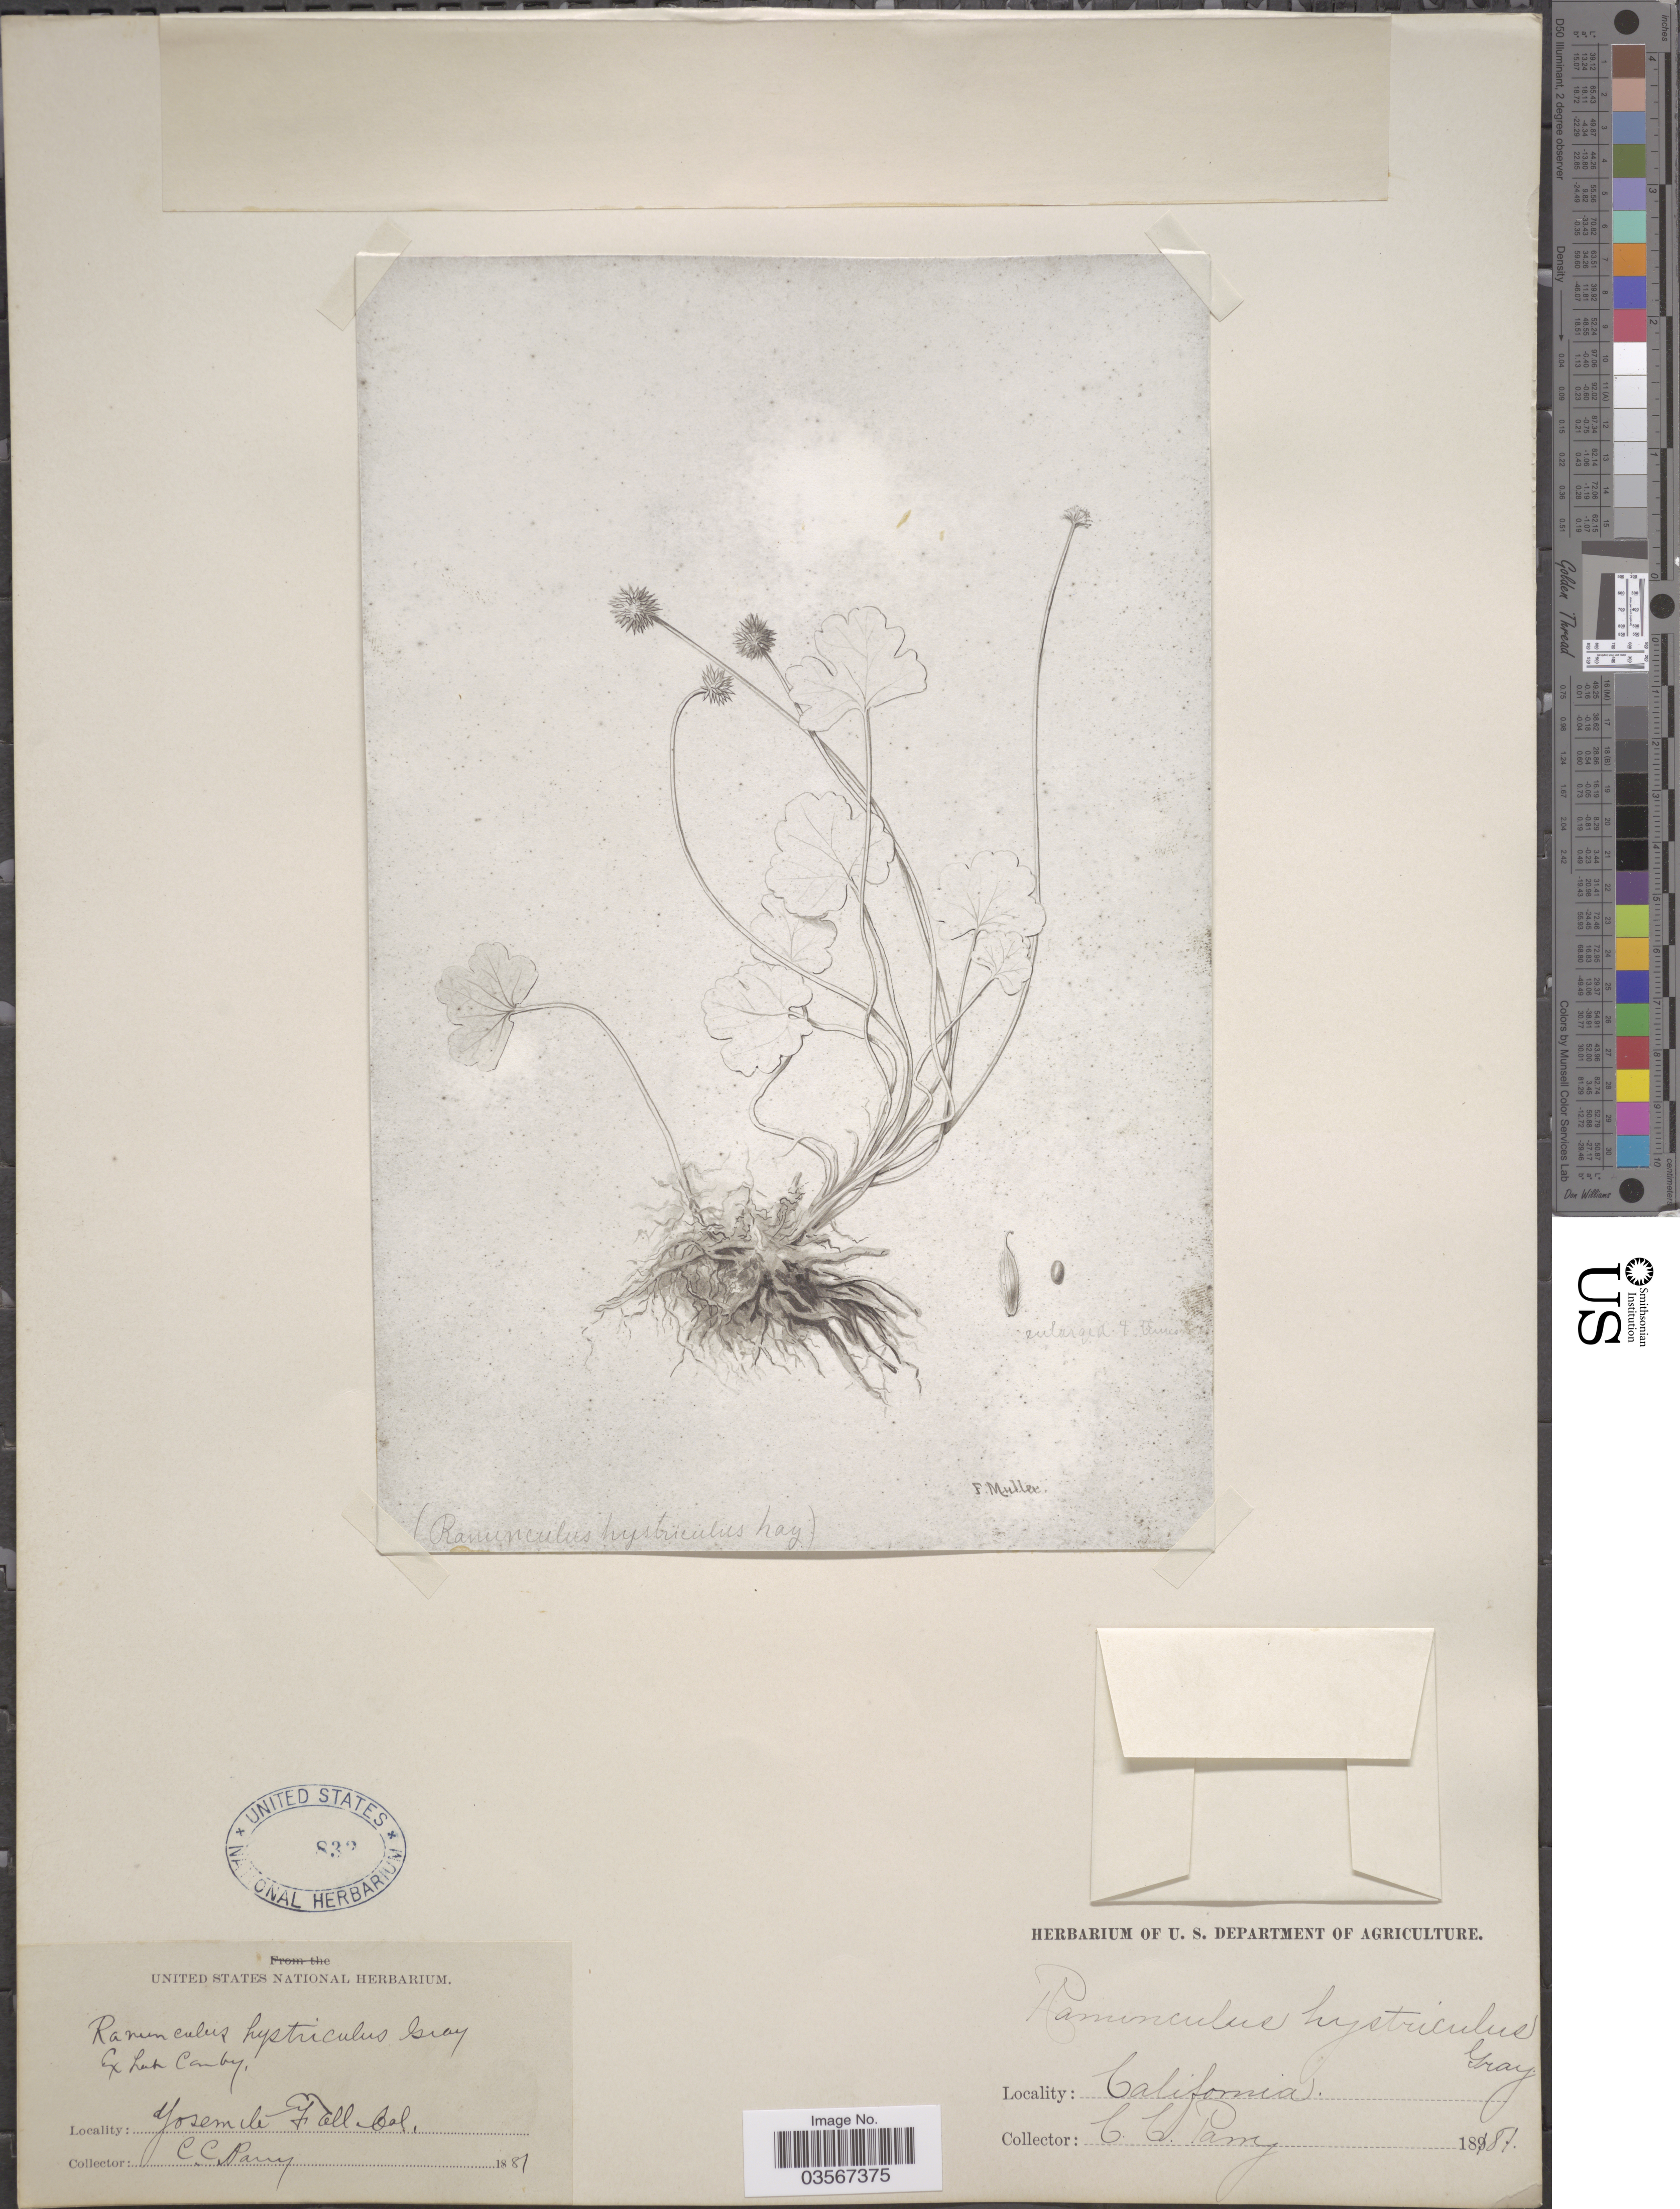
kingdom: Plantae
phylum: Tracheophyta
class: Magnoliopsida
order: Ranunculales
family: Ranunculaceae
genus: Ranunculus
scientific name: Ranunculus hystriculus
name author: A. Gray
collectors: C. C. Parry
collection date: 1881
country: United States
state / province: California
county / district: Mariposa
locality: Yosemite Fall.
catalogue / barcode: US 832